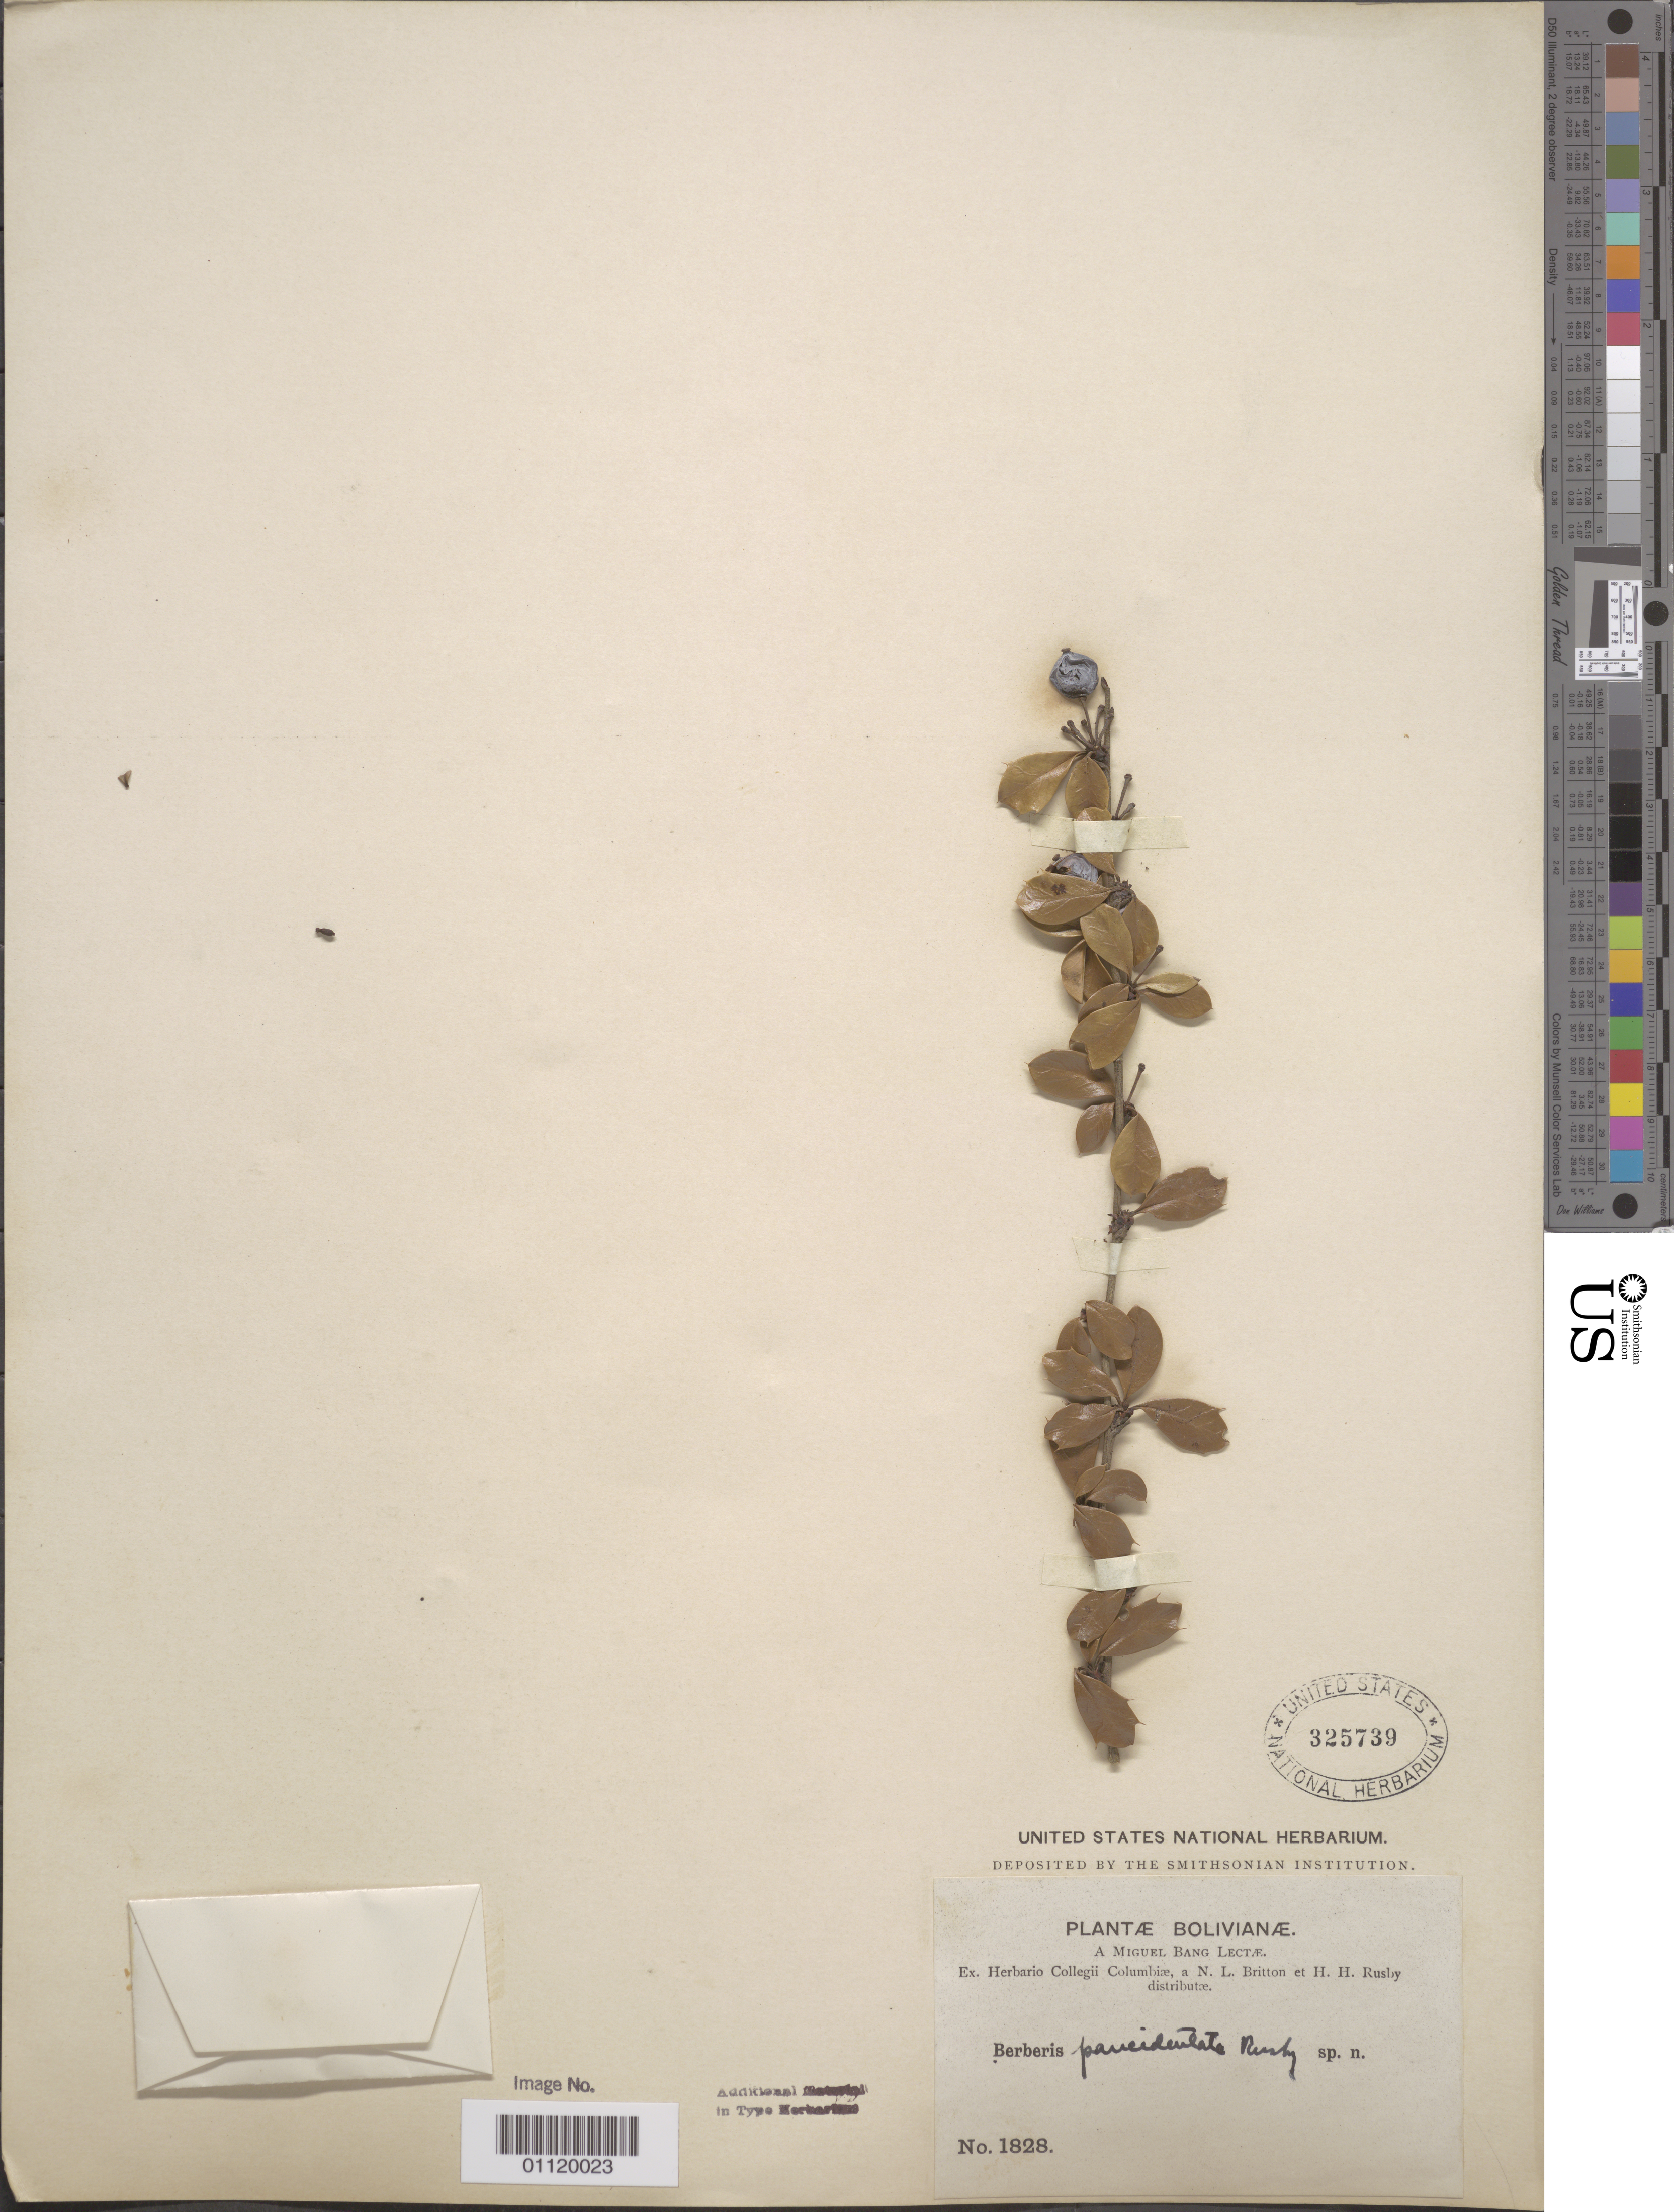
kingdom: Plantae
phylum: Tracheophyta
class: Magnoliopsida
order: Ranunculales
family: Berberidaceae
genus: Berberis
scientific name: Berberis paucidentata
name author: Rusby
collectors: M. Bang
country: Bolivia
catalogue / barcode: US 325739